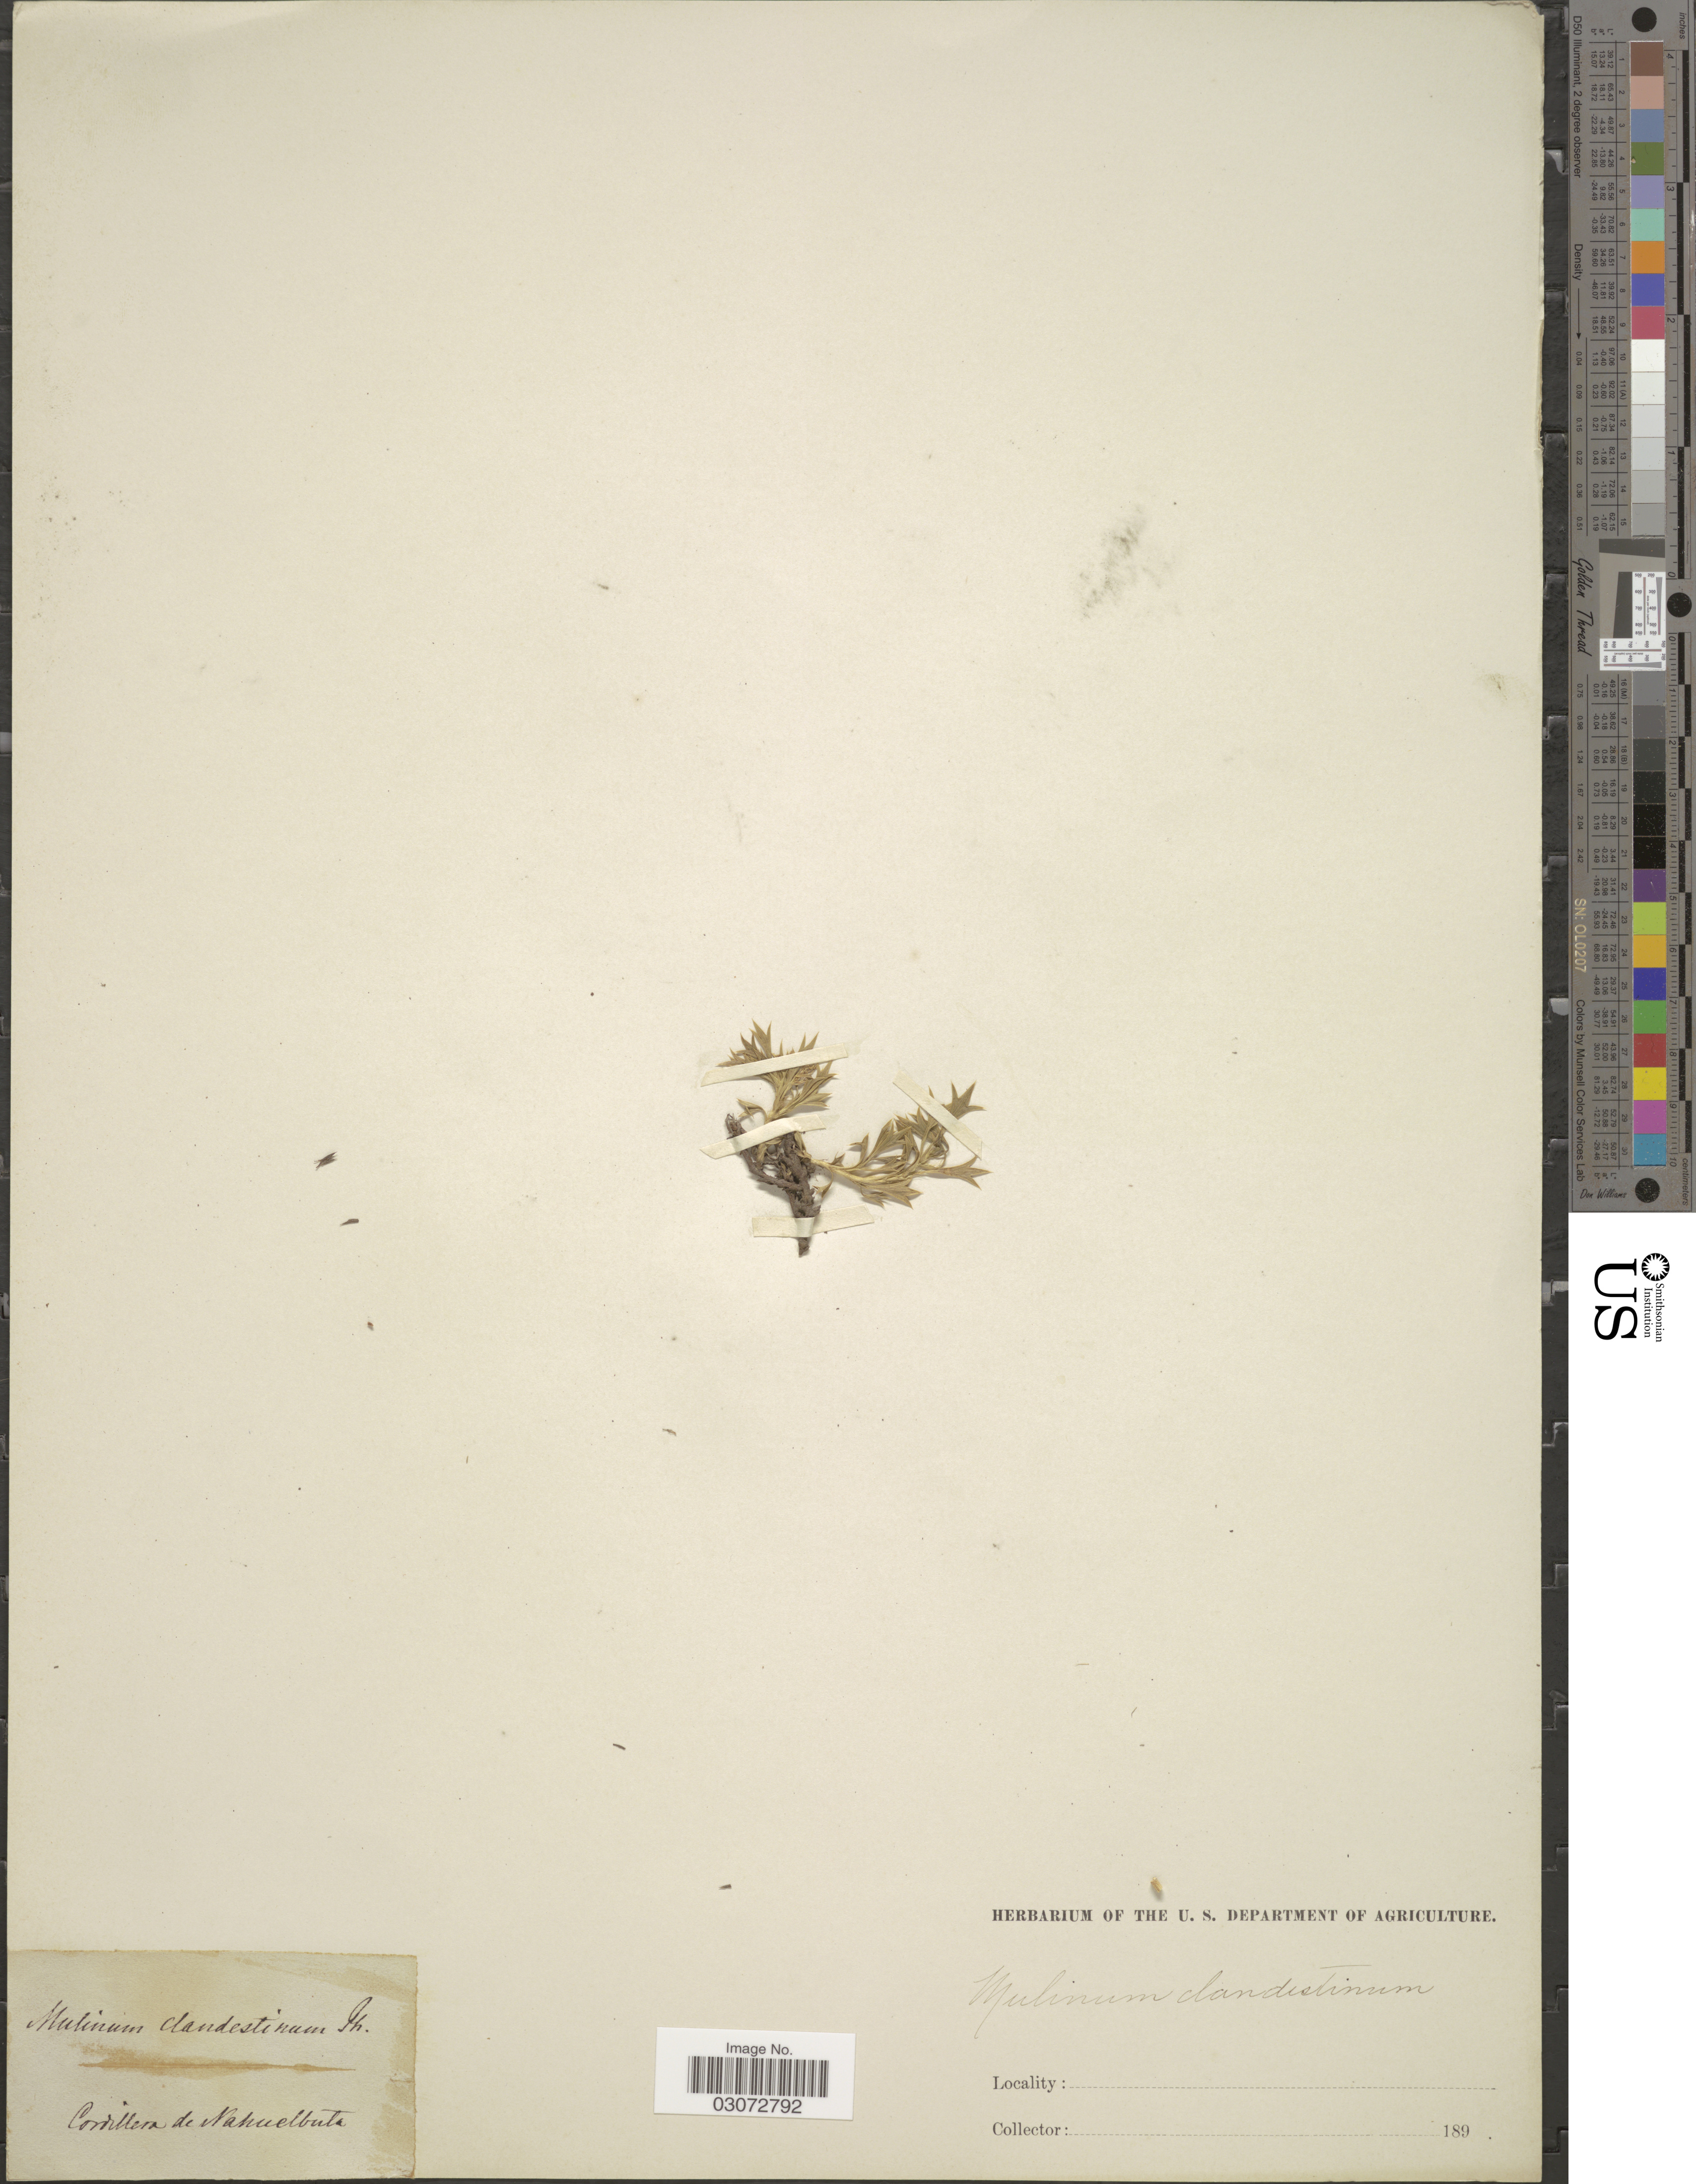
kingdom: Plantae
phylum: Tracheophyta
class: Magnoliopsida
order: Apiales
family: Apiaceae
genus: Azorella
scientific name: Azorella spinosa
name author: (Ruiz & Pav.) Pers.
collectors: Facchini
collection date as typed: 189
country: Chile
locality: Cordillera de Nahuelbuta.